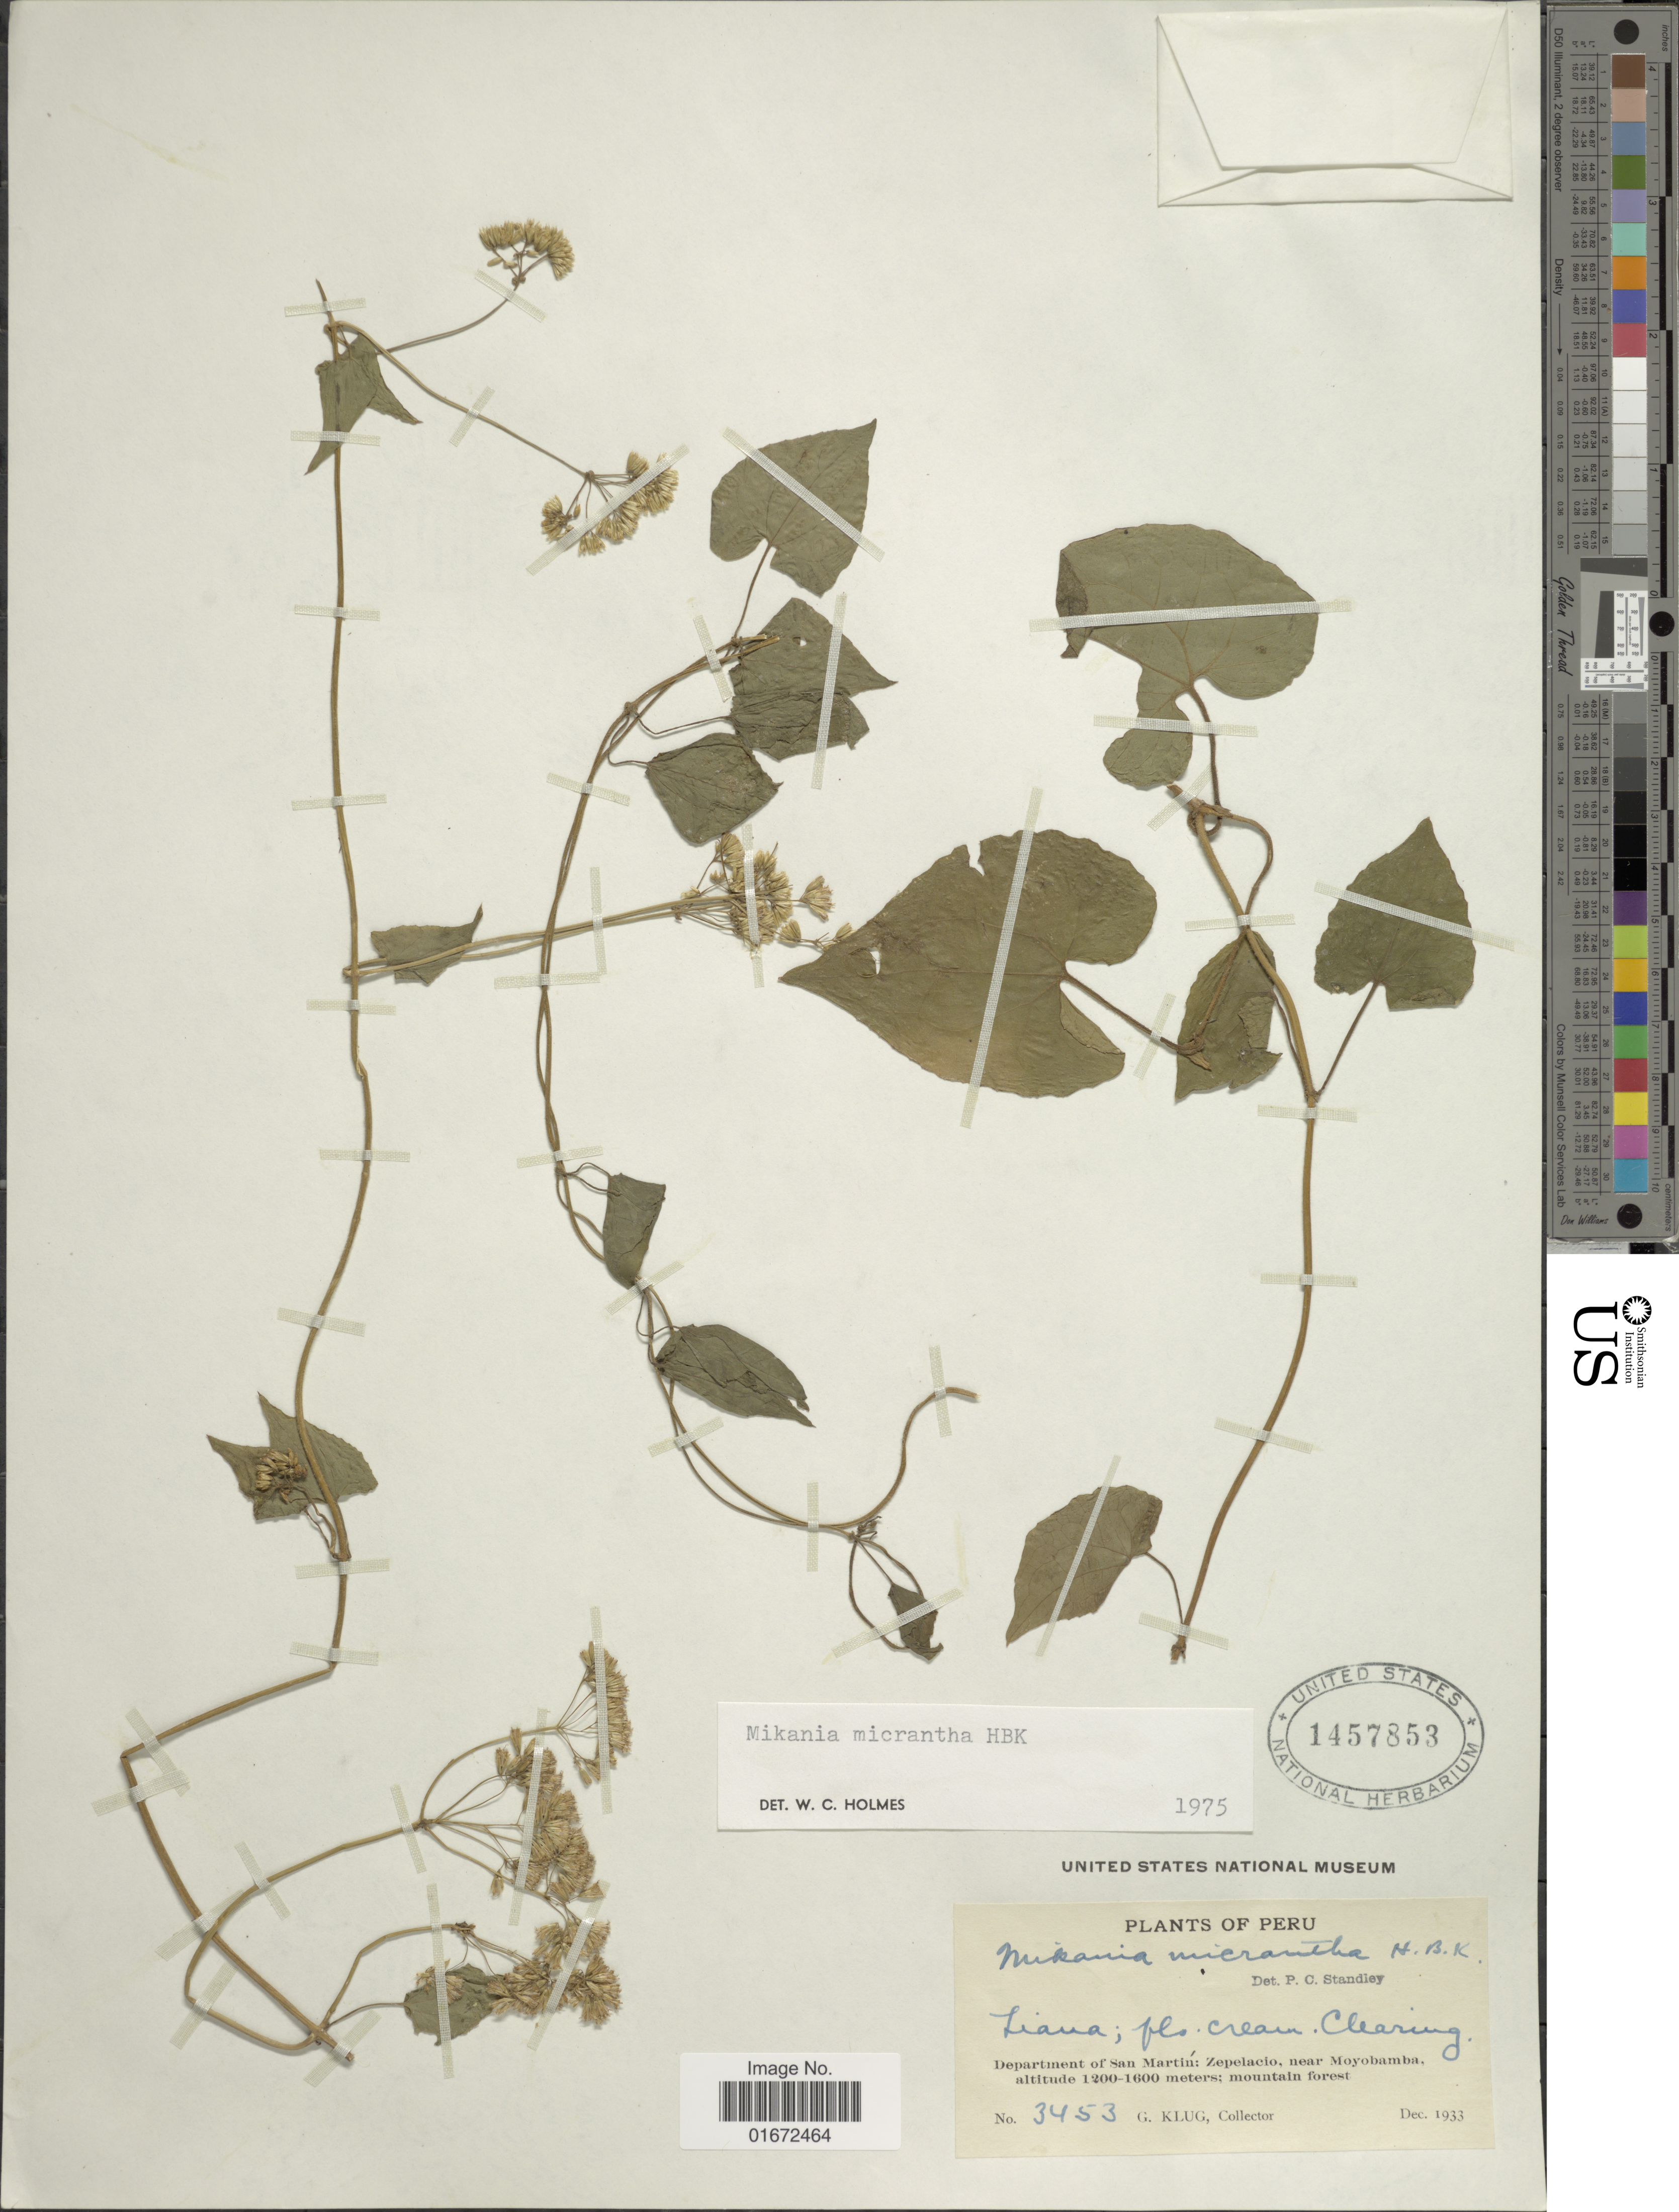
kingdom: Plantae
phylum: Tracheophyta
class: Magnoliopsida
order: Asterales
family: Asteraceae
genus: Mikania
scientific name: Mikania micrantha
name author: Kunth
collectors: G. Klug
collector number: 3453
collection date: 1933-12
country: Peru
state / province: San Martín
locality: Department of San Martín: Zepelacio, near Moyobamba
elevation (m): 1200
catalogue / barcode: US 1457853